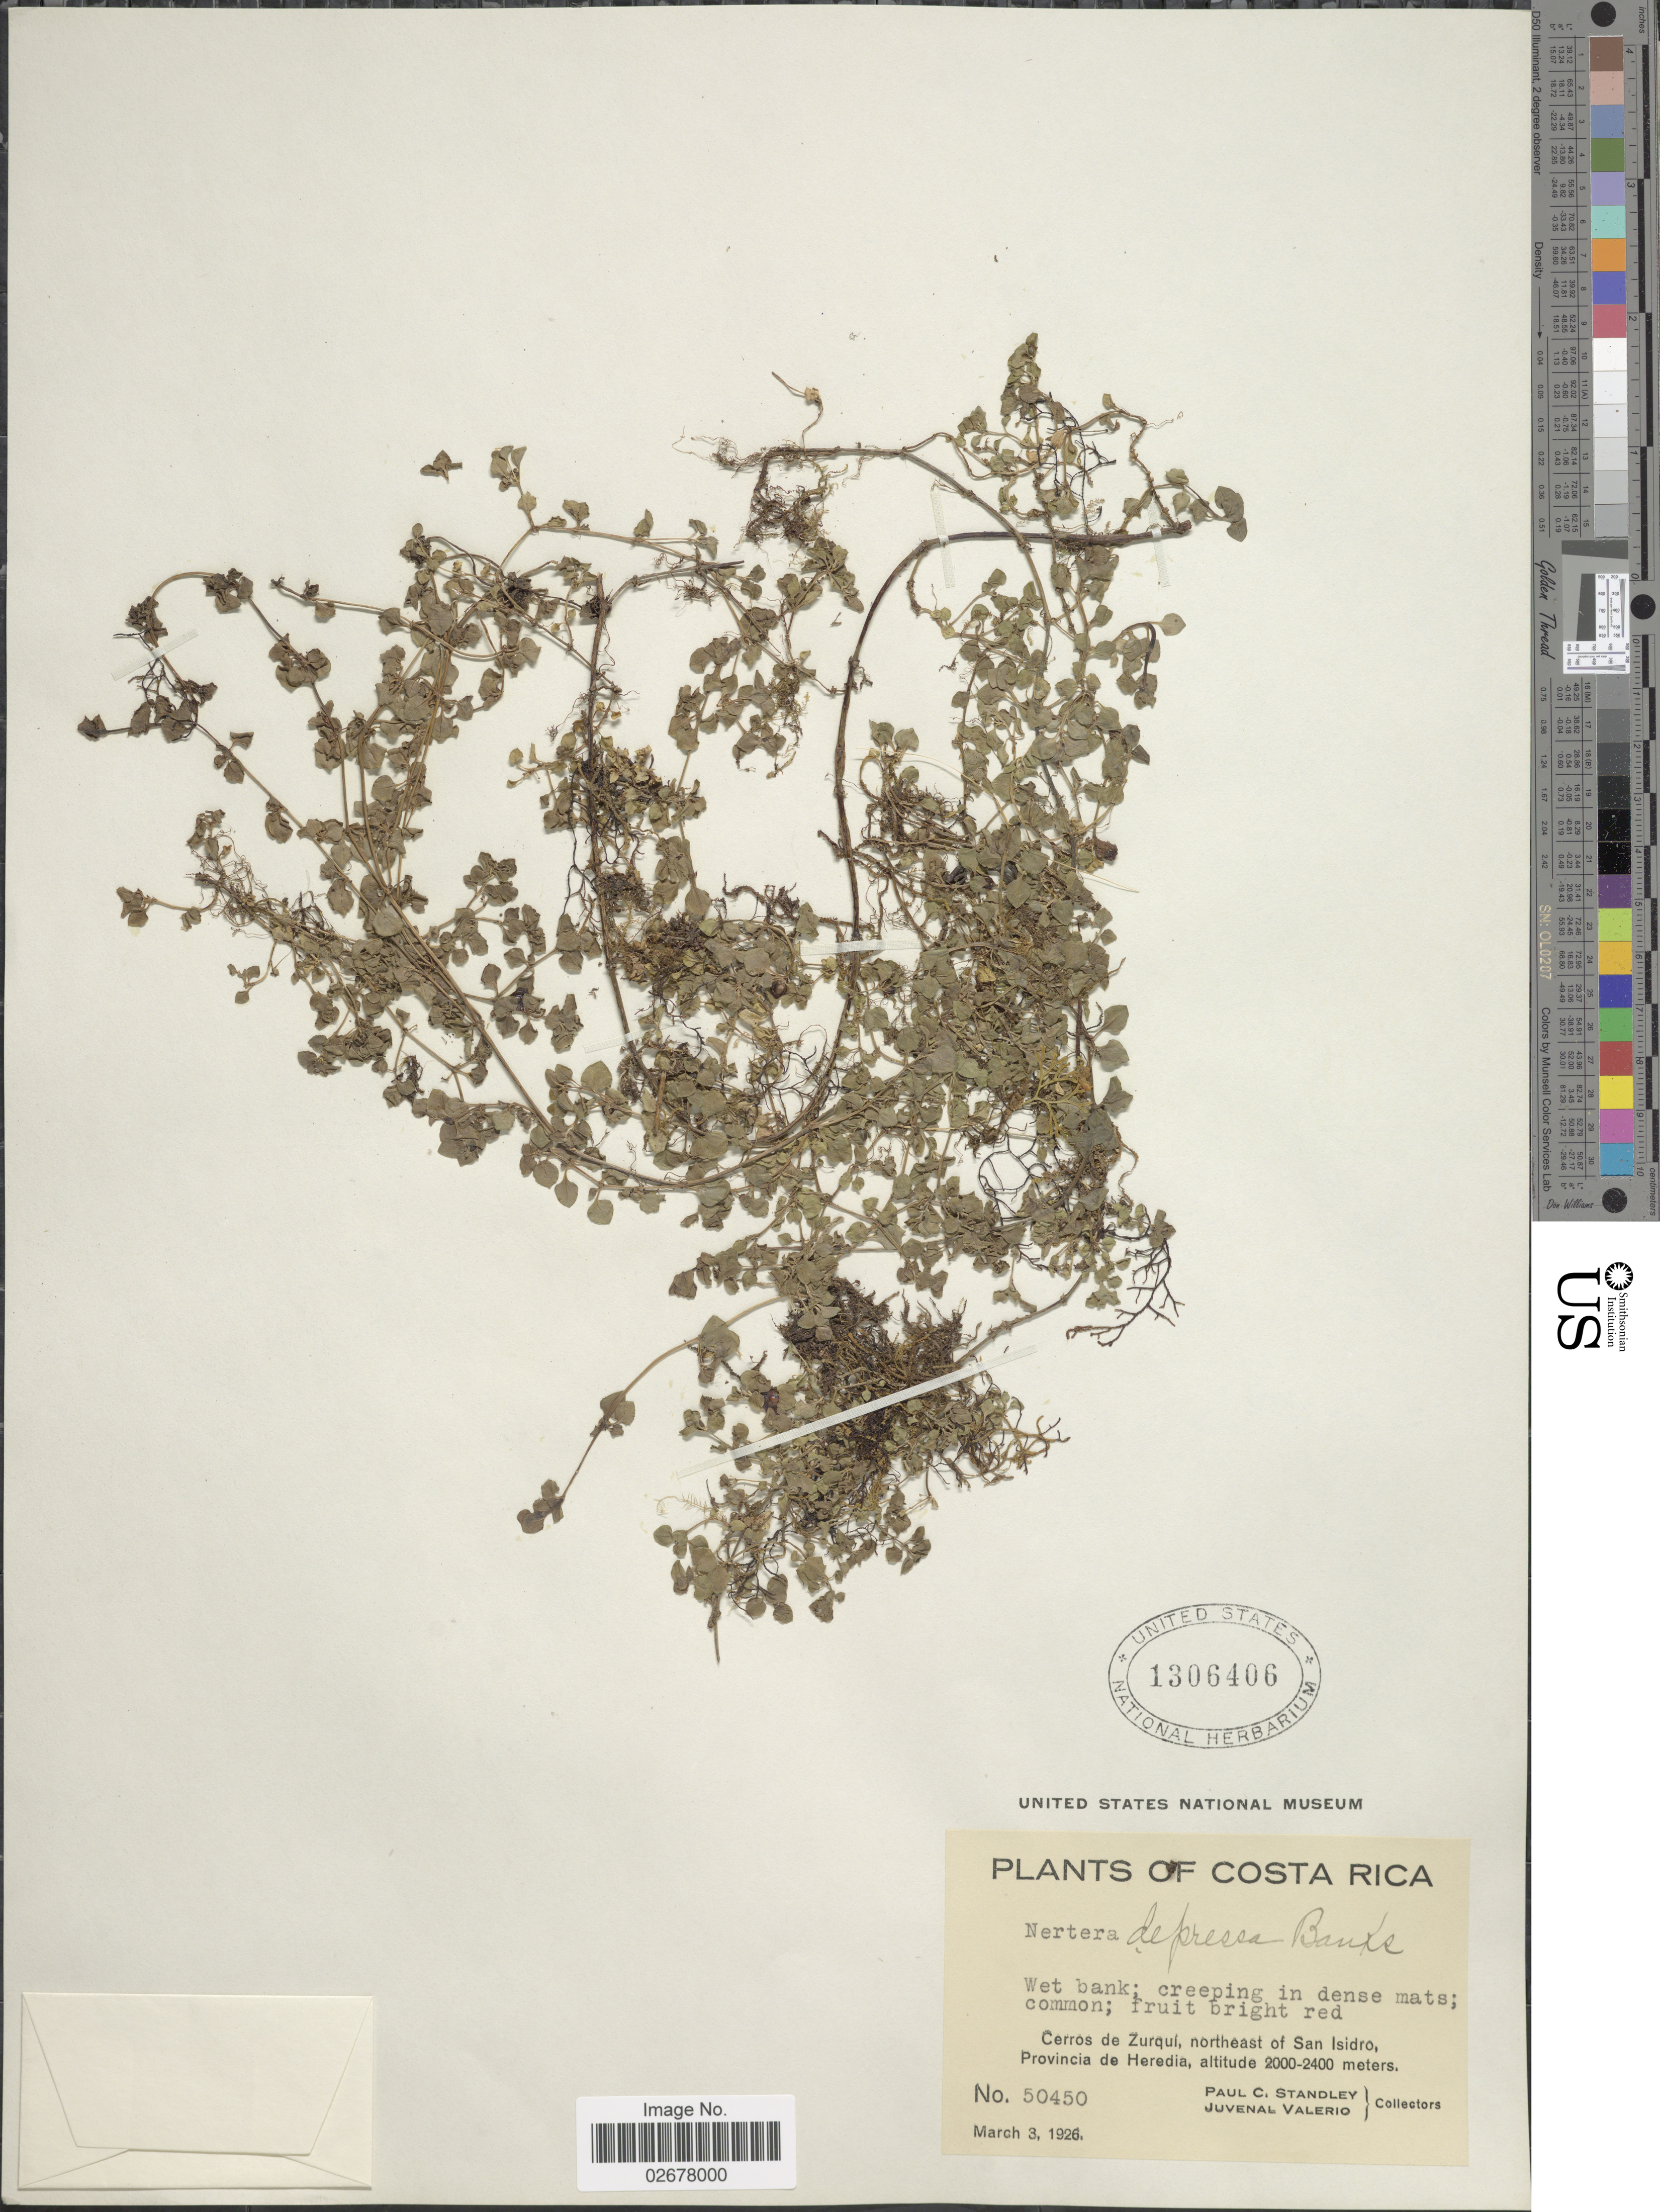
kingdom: Plantae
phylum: Tracheophyta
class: Magnoliopsida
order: Gentianales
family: Rubiaceae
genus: Nertera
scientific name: Nertera depressa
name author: Banks & Sol. ex Gaertn.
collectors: P. C. Standley & J. Valerio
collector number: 50450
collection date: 1926-03-03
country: Costa Rica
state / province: Heredia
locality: Cerros de Zurqui, northeast of San Isidro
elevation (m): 2000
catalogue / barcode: US 1306406